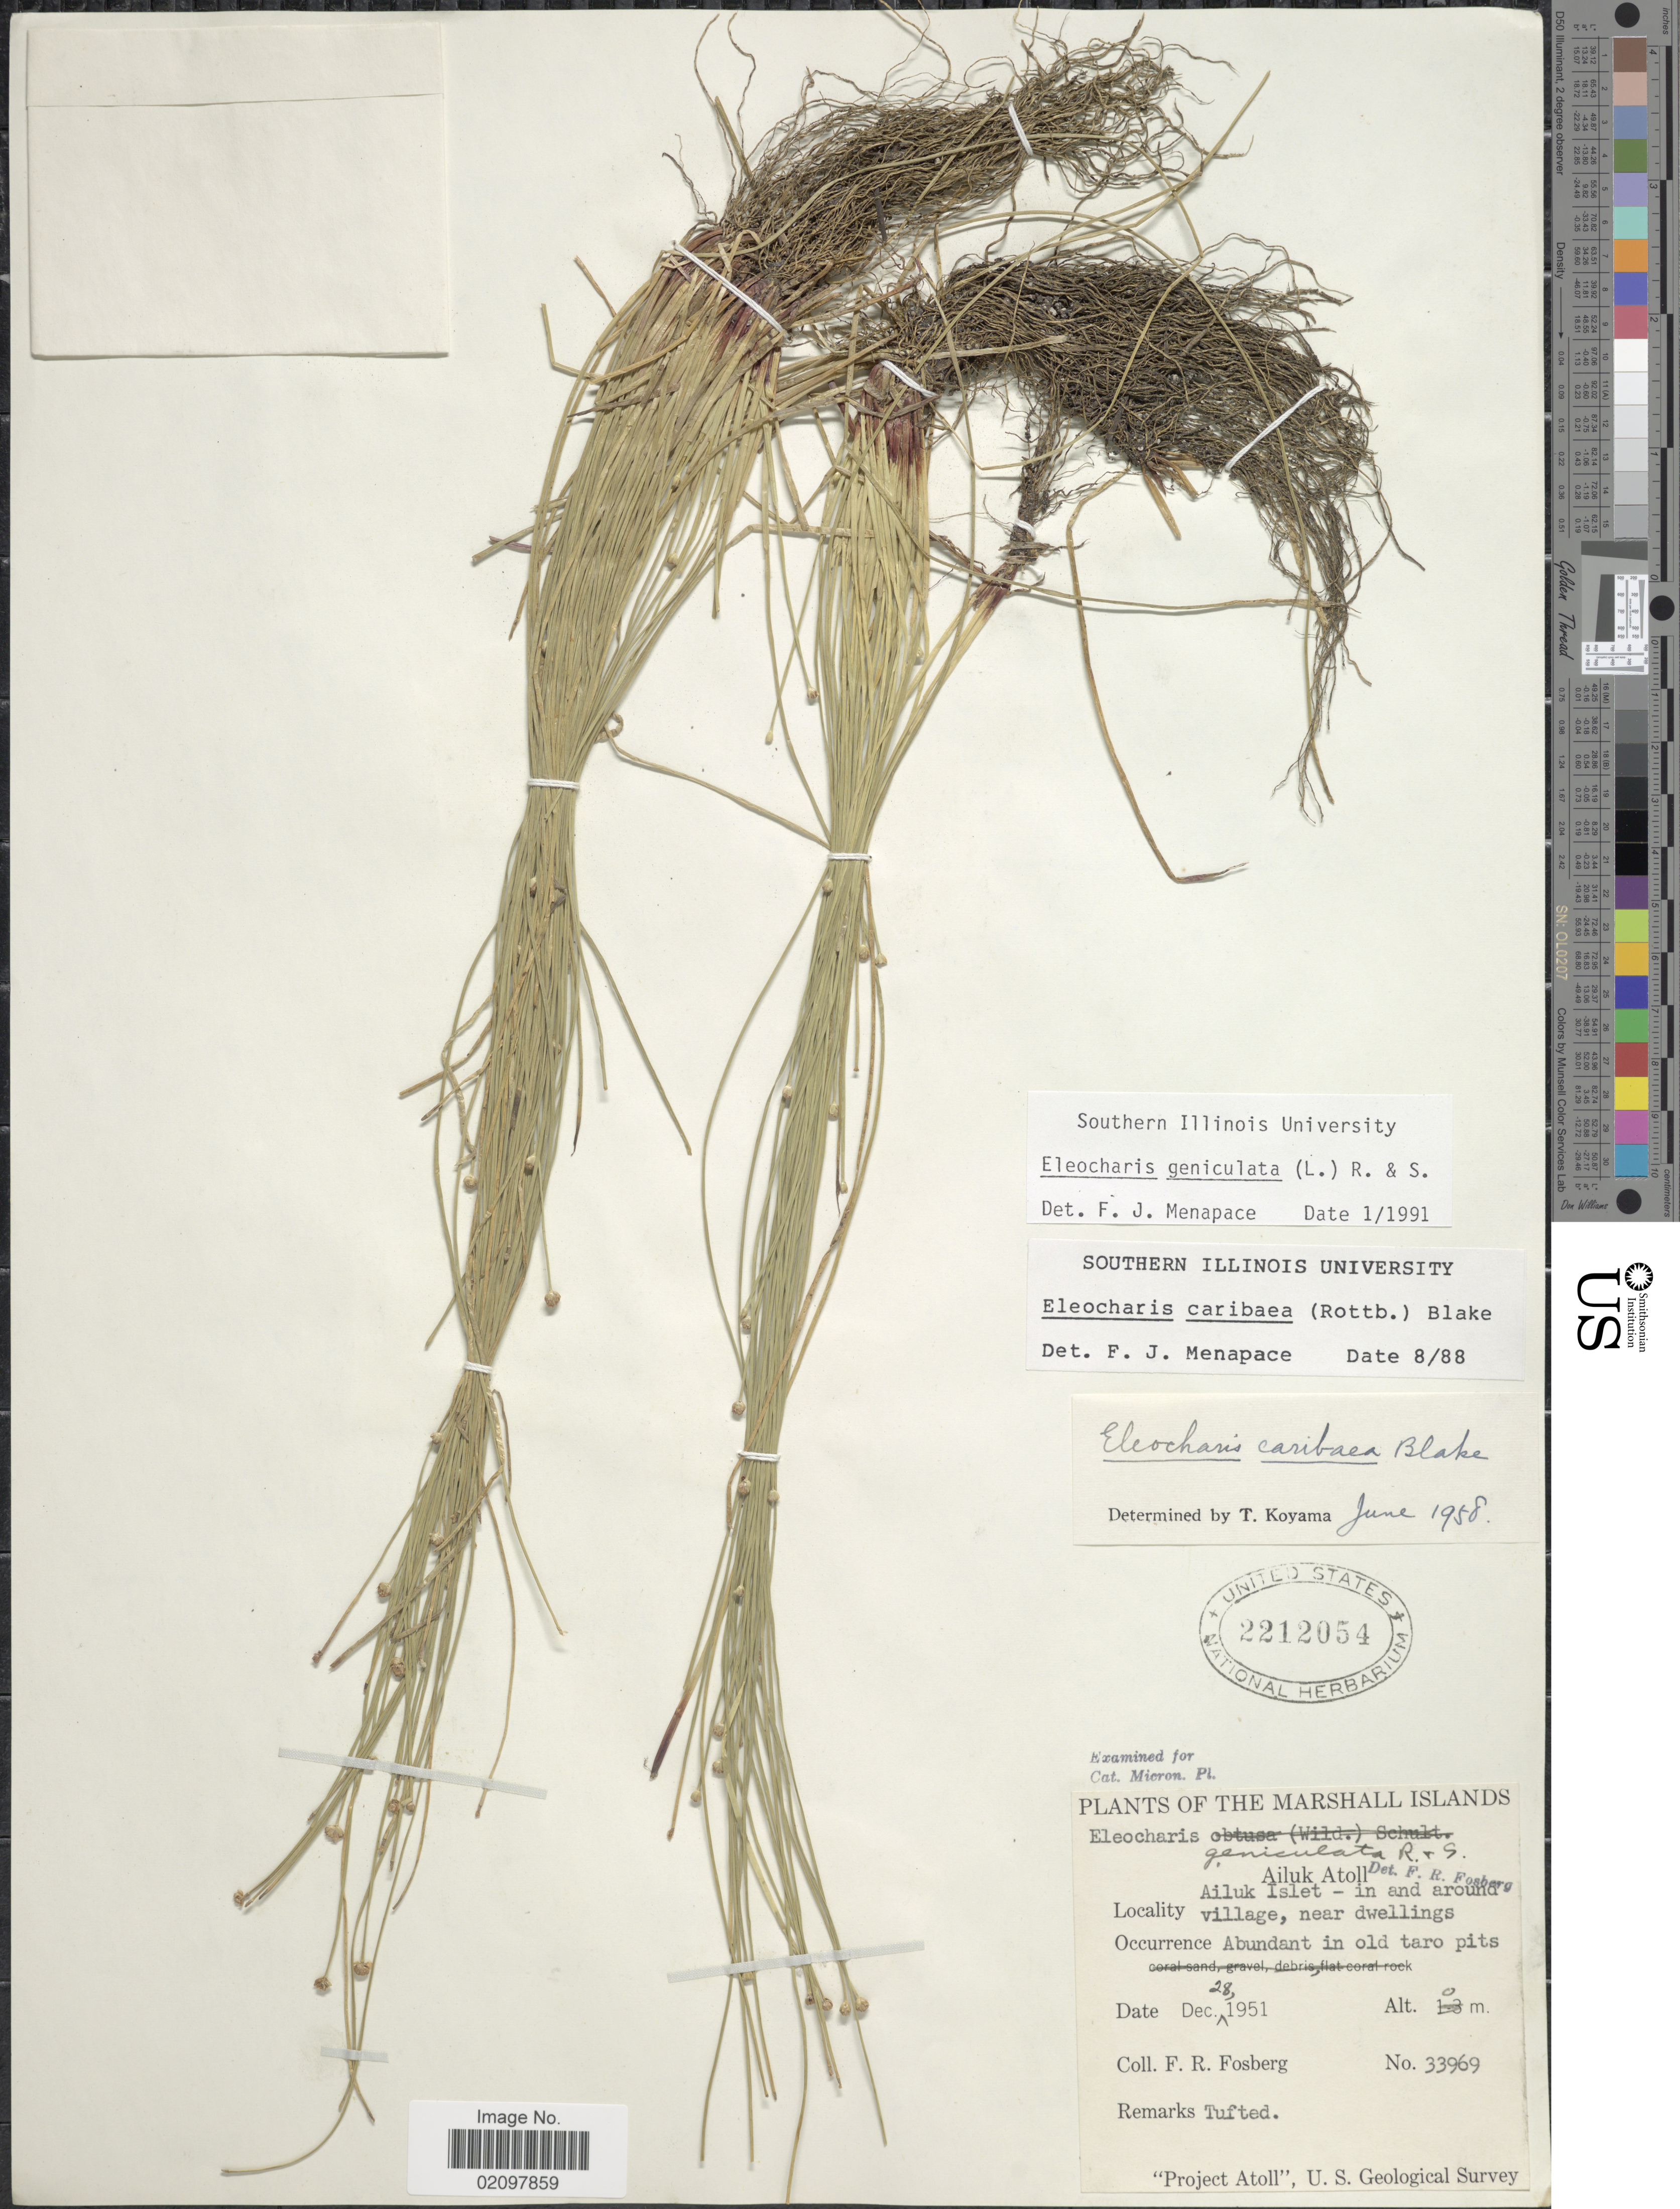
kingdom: Plantae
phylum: Tracheophyta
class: Liliopsida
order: Poales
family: Cyperaceae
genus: Eleocharis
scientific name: Eleocharis geniculata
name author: (L.) Roem. & Schult.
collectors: F. R. Fosberg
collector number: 33969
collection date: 1951-12-28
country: Marshall Islands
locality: Ailuk Atoll. Ailuk Islet - in and around village, near dwellings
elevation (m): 0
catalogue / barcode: US 2212054